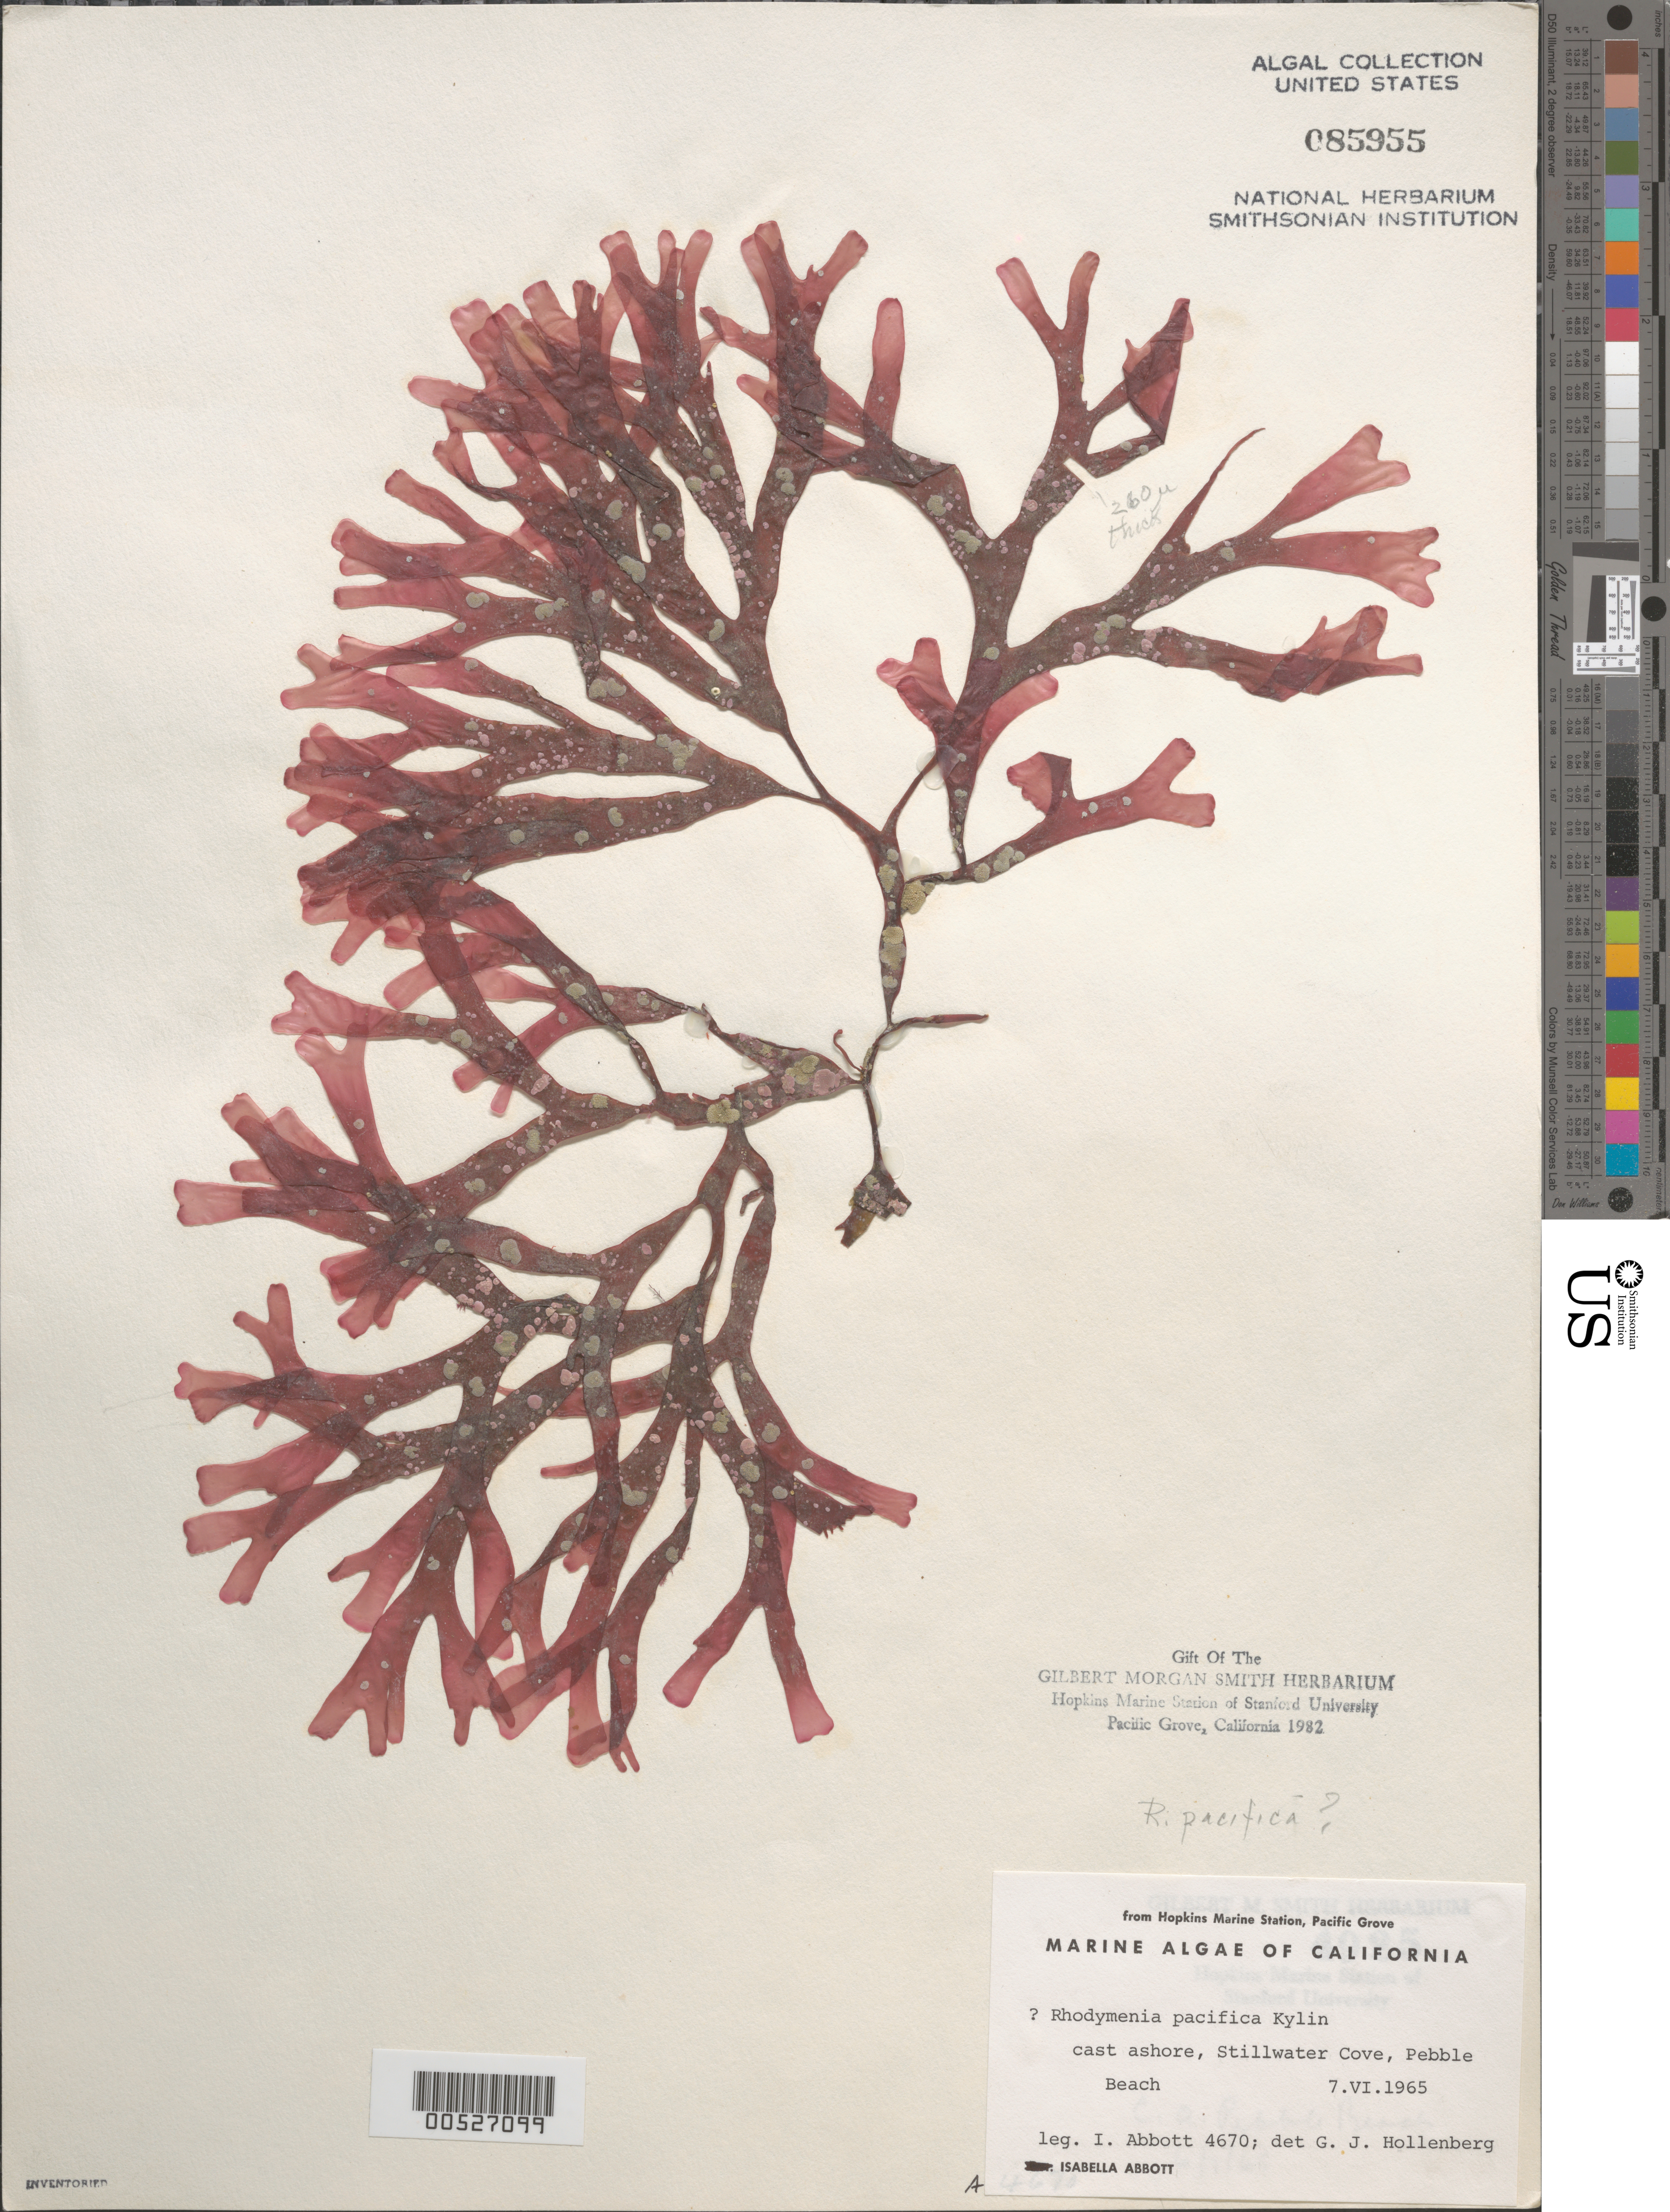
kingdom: Plantae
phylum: Rhodophyta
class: Florideophyceae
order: Rhodymeniales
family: Rhodymeniaceae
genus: Rhodymenia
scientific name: Rhodymenia pacifica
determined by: Hollenberg, George J.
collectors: I. A. Abbott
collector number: IAA 4670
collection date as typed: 07 Jun 1965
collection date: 1965-06-07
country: United States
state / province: California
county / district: Monterey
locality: Stillwater Cove, Pebble Beach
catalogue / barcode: US 85955